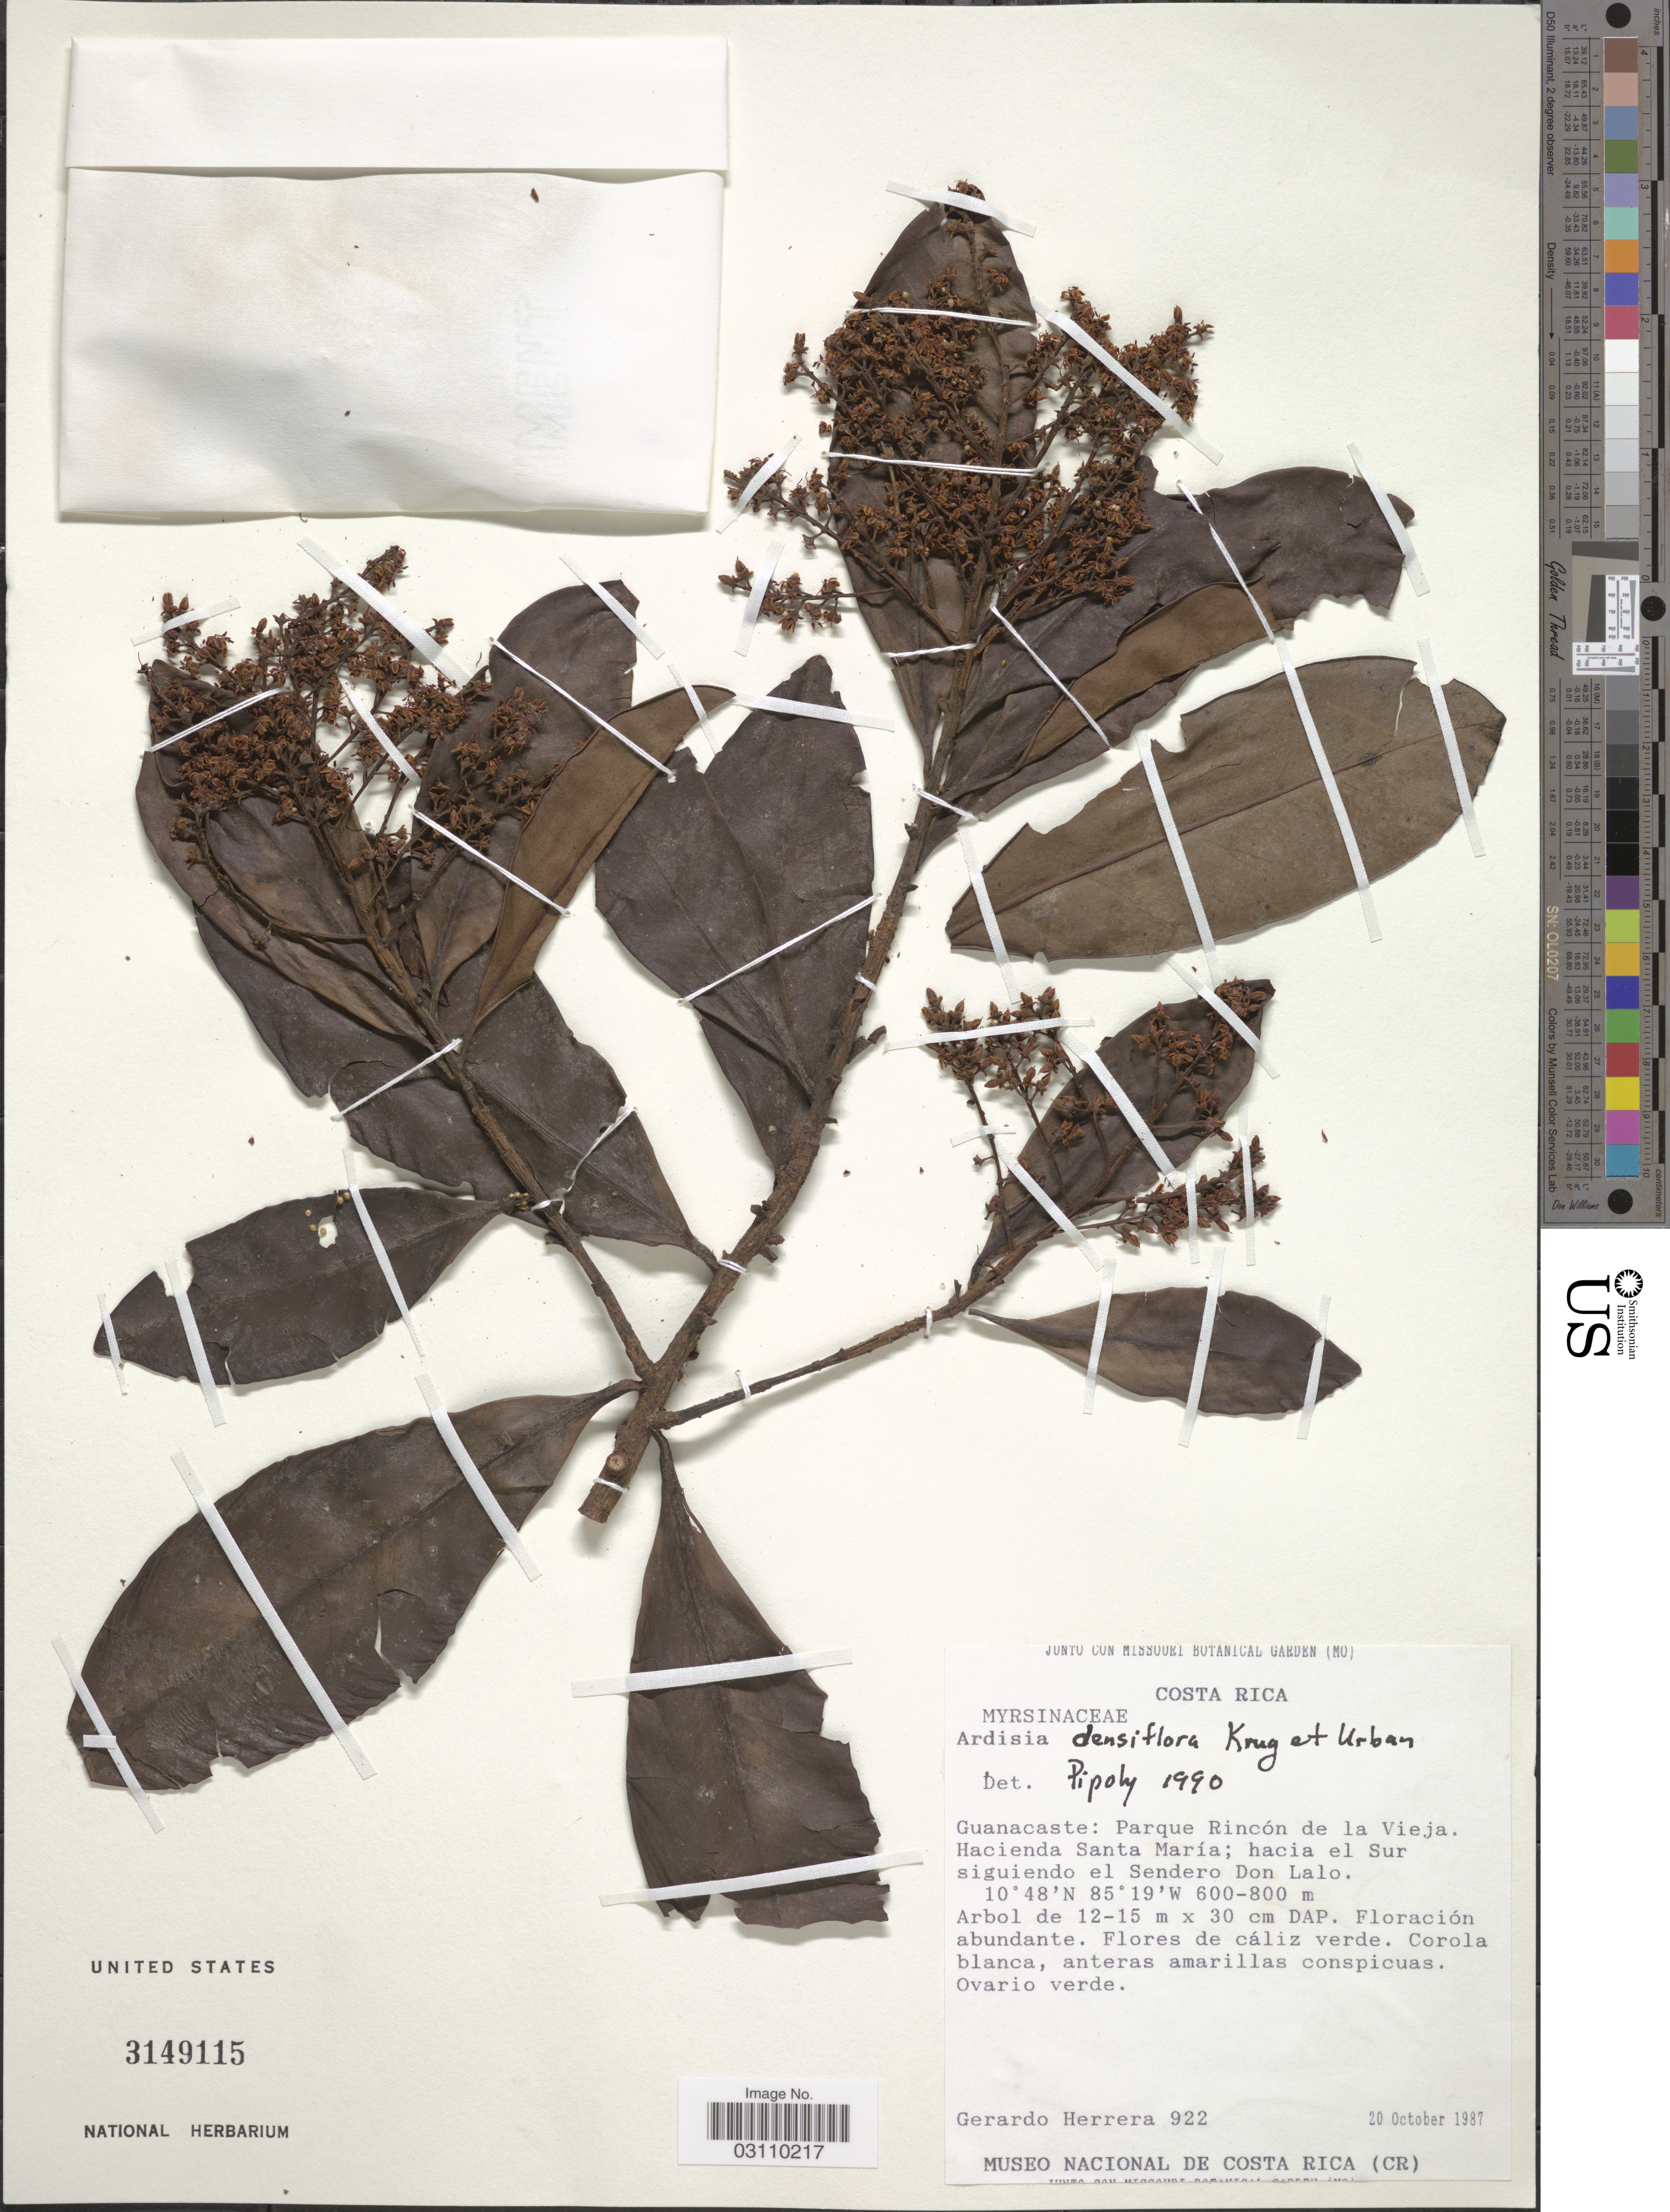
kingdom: Plantae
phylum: Tracheophyta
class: Magnoliopsida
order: Ericales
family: Primulaceae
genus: Ardisia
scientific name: Ardisia densiflora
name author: Krug & Urb.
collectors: G. Herrera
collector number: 922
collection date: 1987-10-20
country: Costa Rica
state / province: Guanacaste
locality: Parque Rincón de la Vieja. Hacienda Santa María; hacia el Sur siguiendo el Sendero Don Lalo.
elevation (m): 600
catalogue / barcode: US 3149115